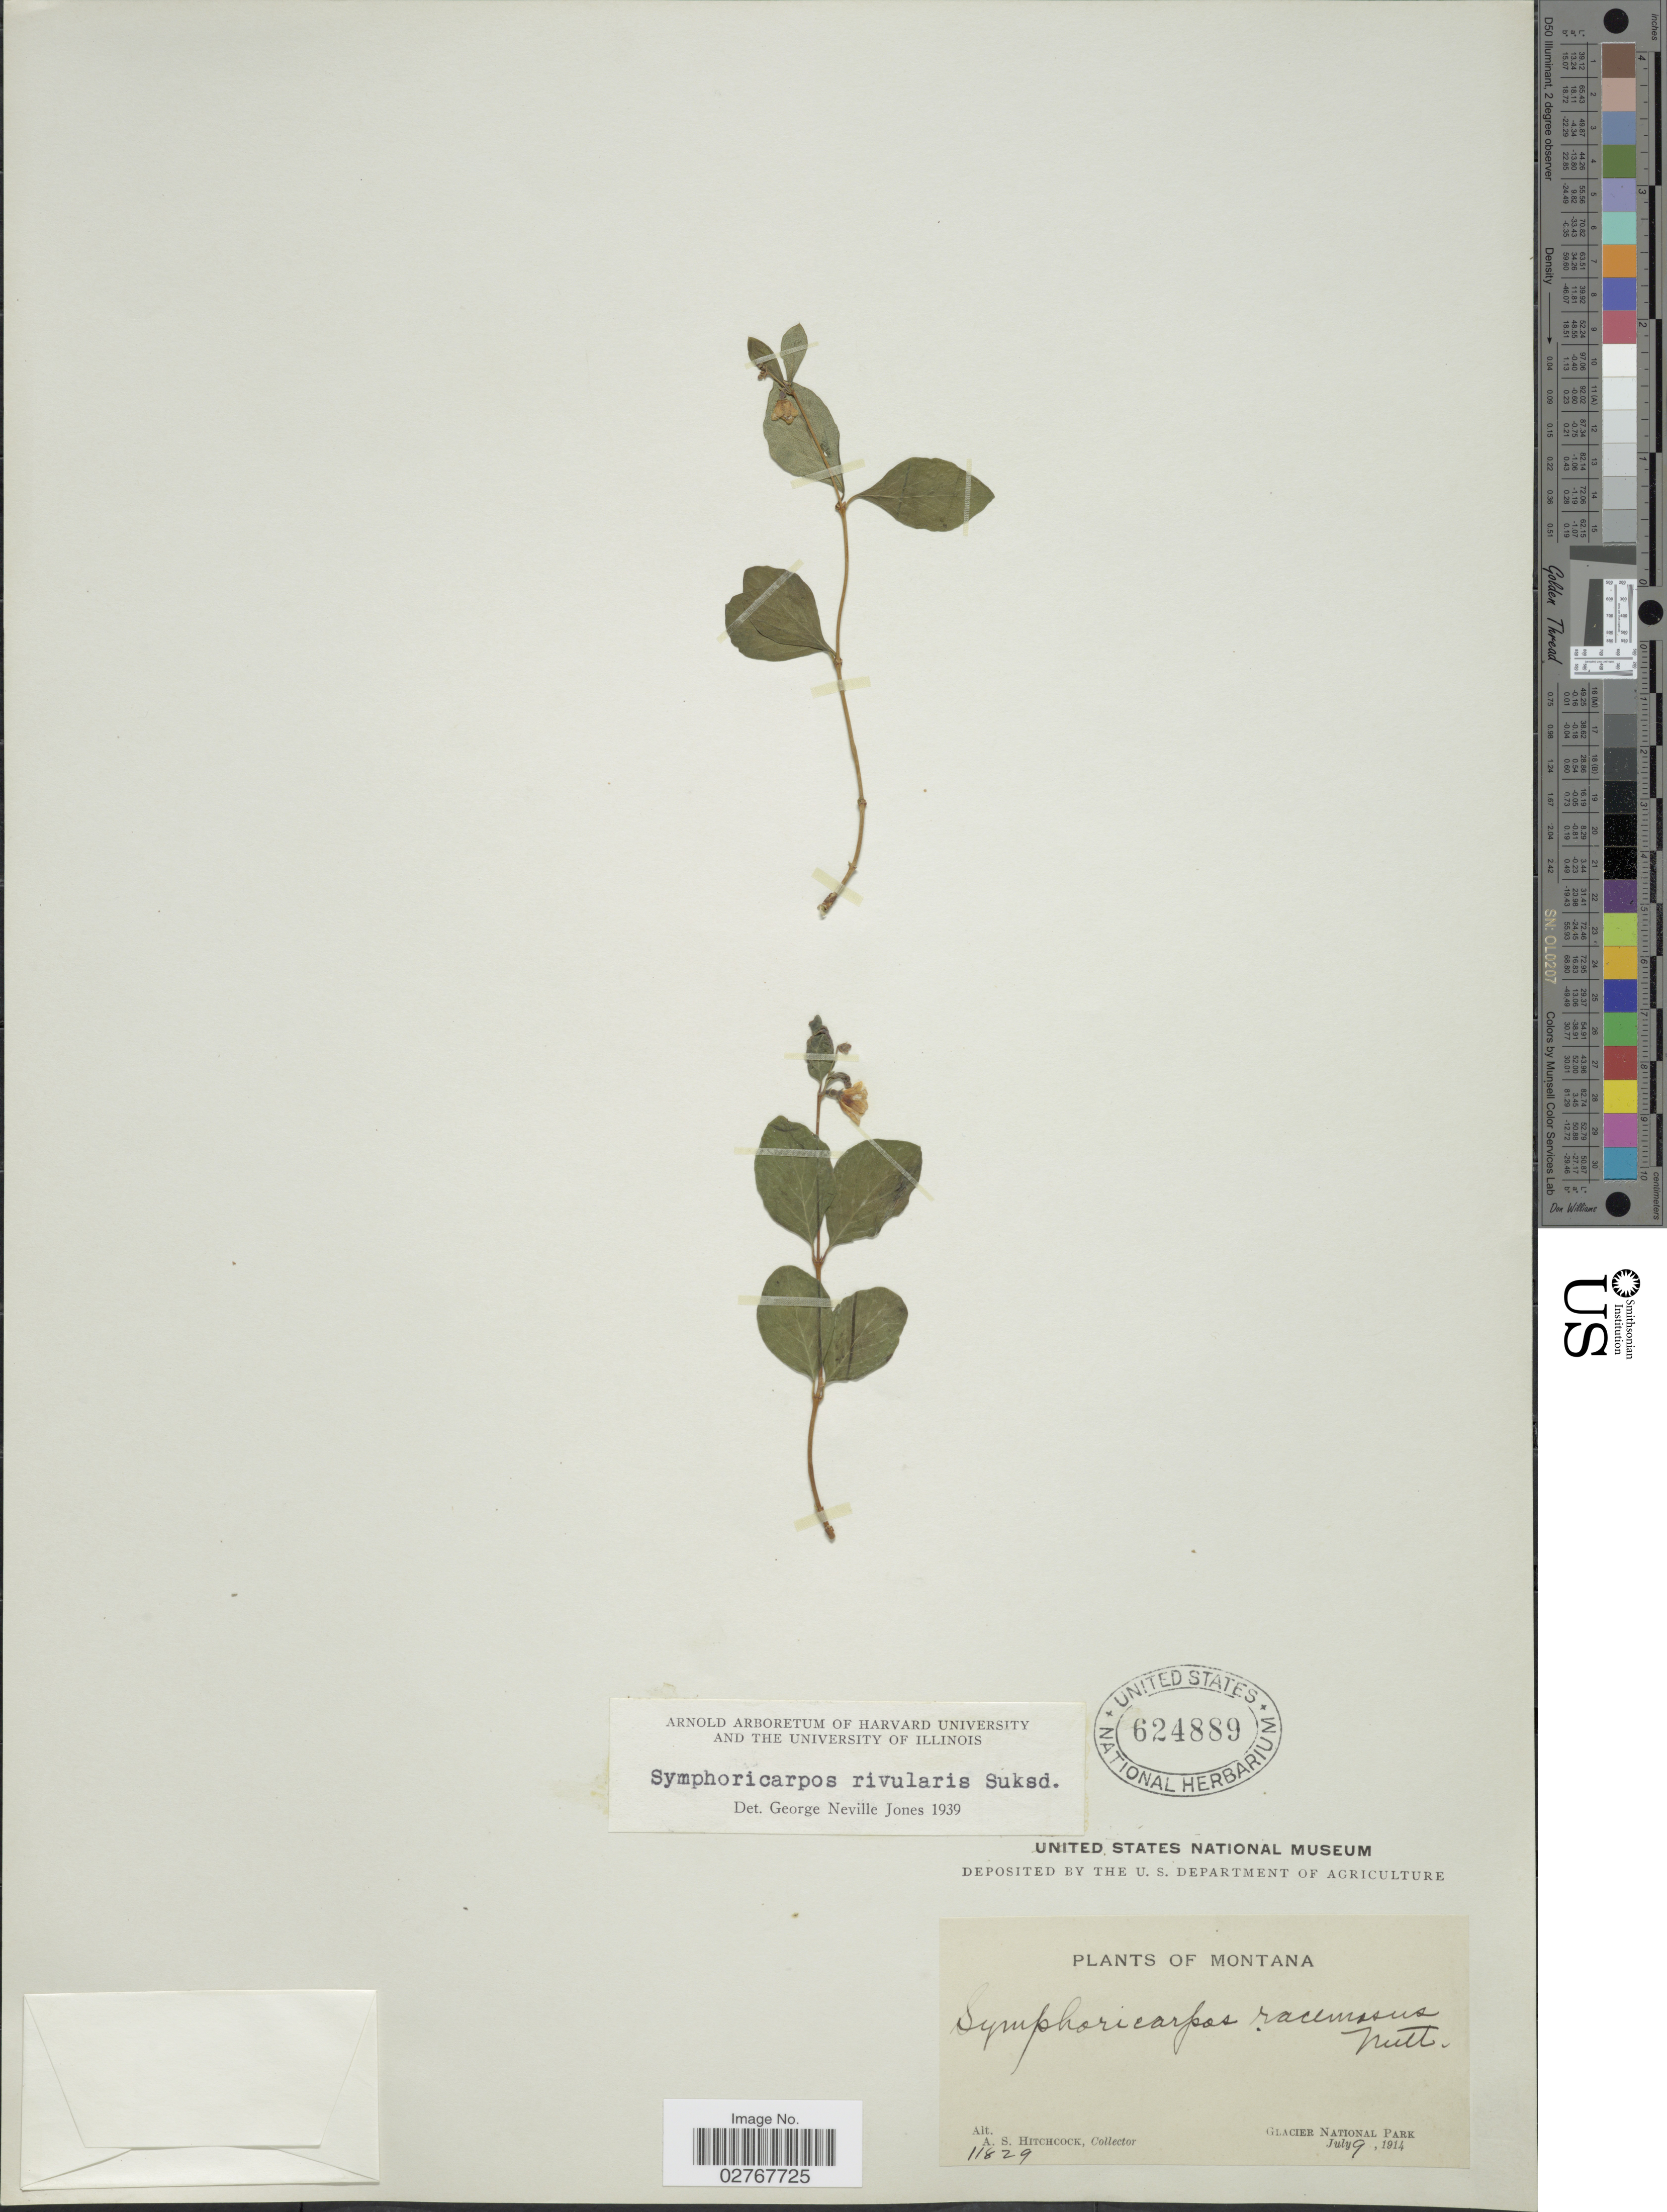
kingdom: Plantae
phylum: Tracheophyta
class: Magnoliopsida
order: Dipsacales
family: Caprifoliaceae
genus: Symphoricarpos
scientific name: Symphoricarpos rivularis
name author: Suksd.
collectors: A. S. Hitchcock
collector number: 11829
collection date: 1914-07-08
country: United States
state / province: Montana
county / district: Flathead / Glacier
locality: Glacier National Park.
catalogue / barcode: US 624889